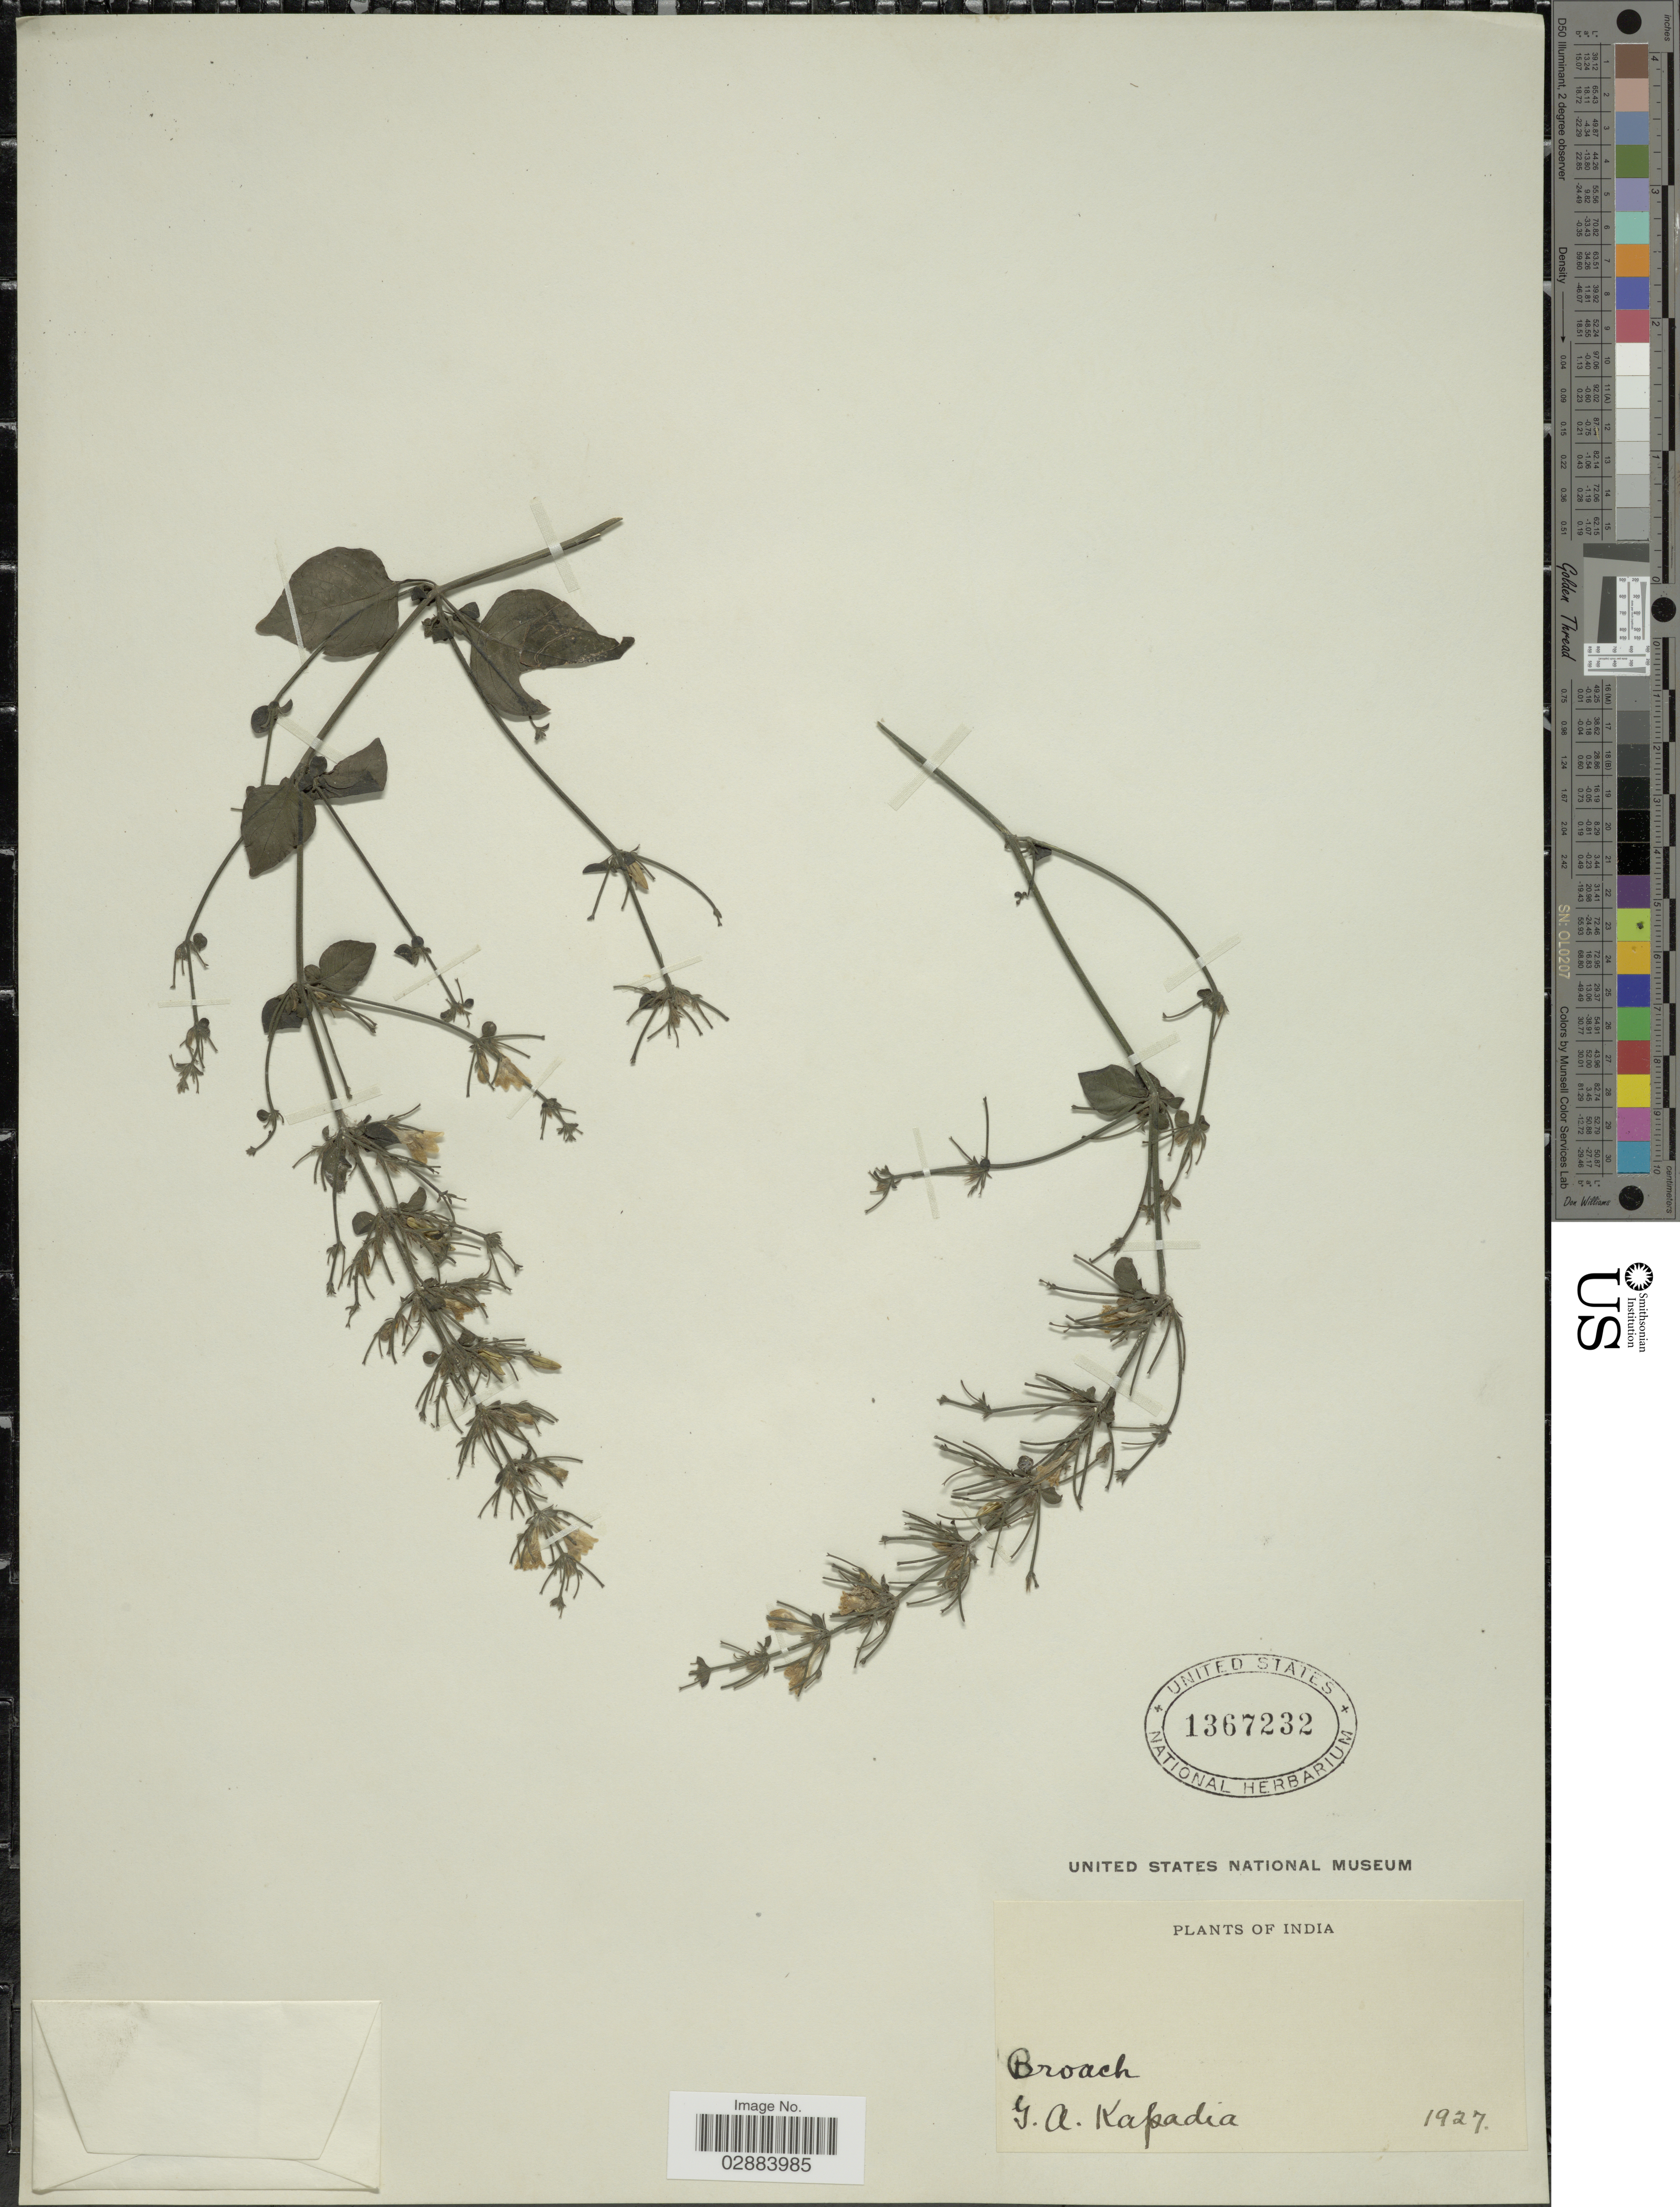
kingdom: Plantae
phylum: Tracheophyta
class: Magnoliopsida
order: Lamiales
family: Acanthaceae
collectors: G. Kapadia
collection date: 1927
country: India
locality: Broach.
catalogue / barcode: US 1367232